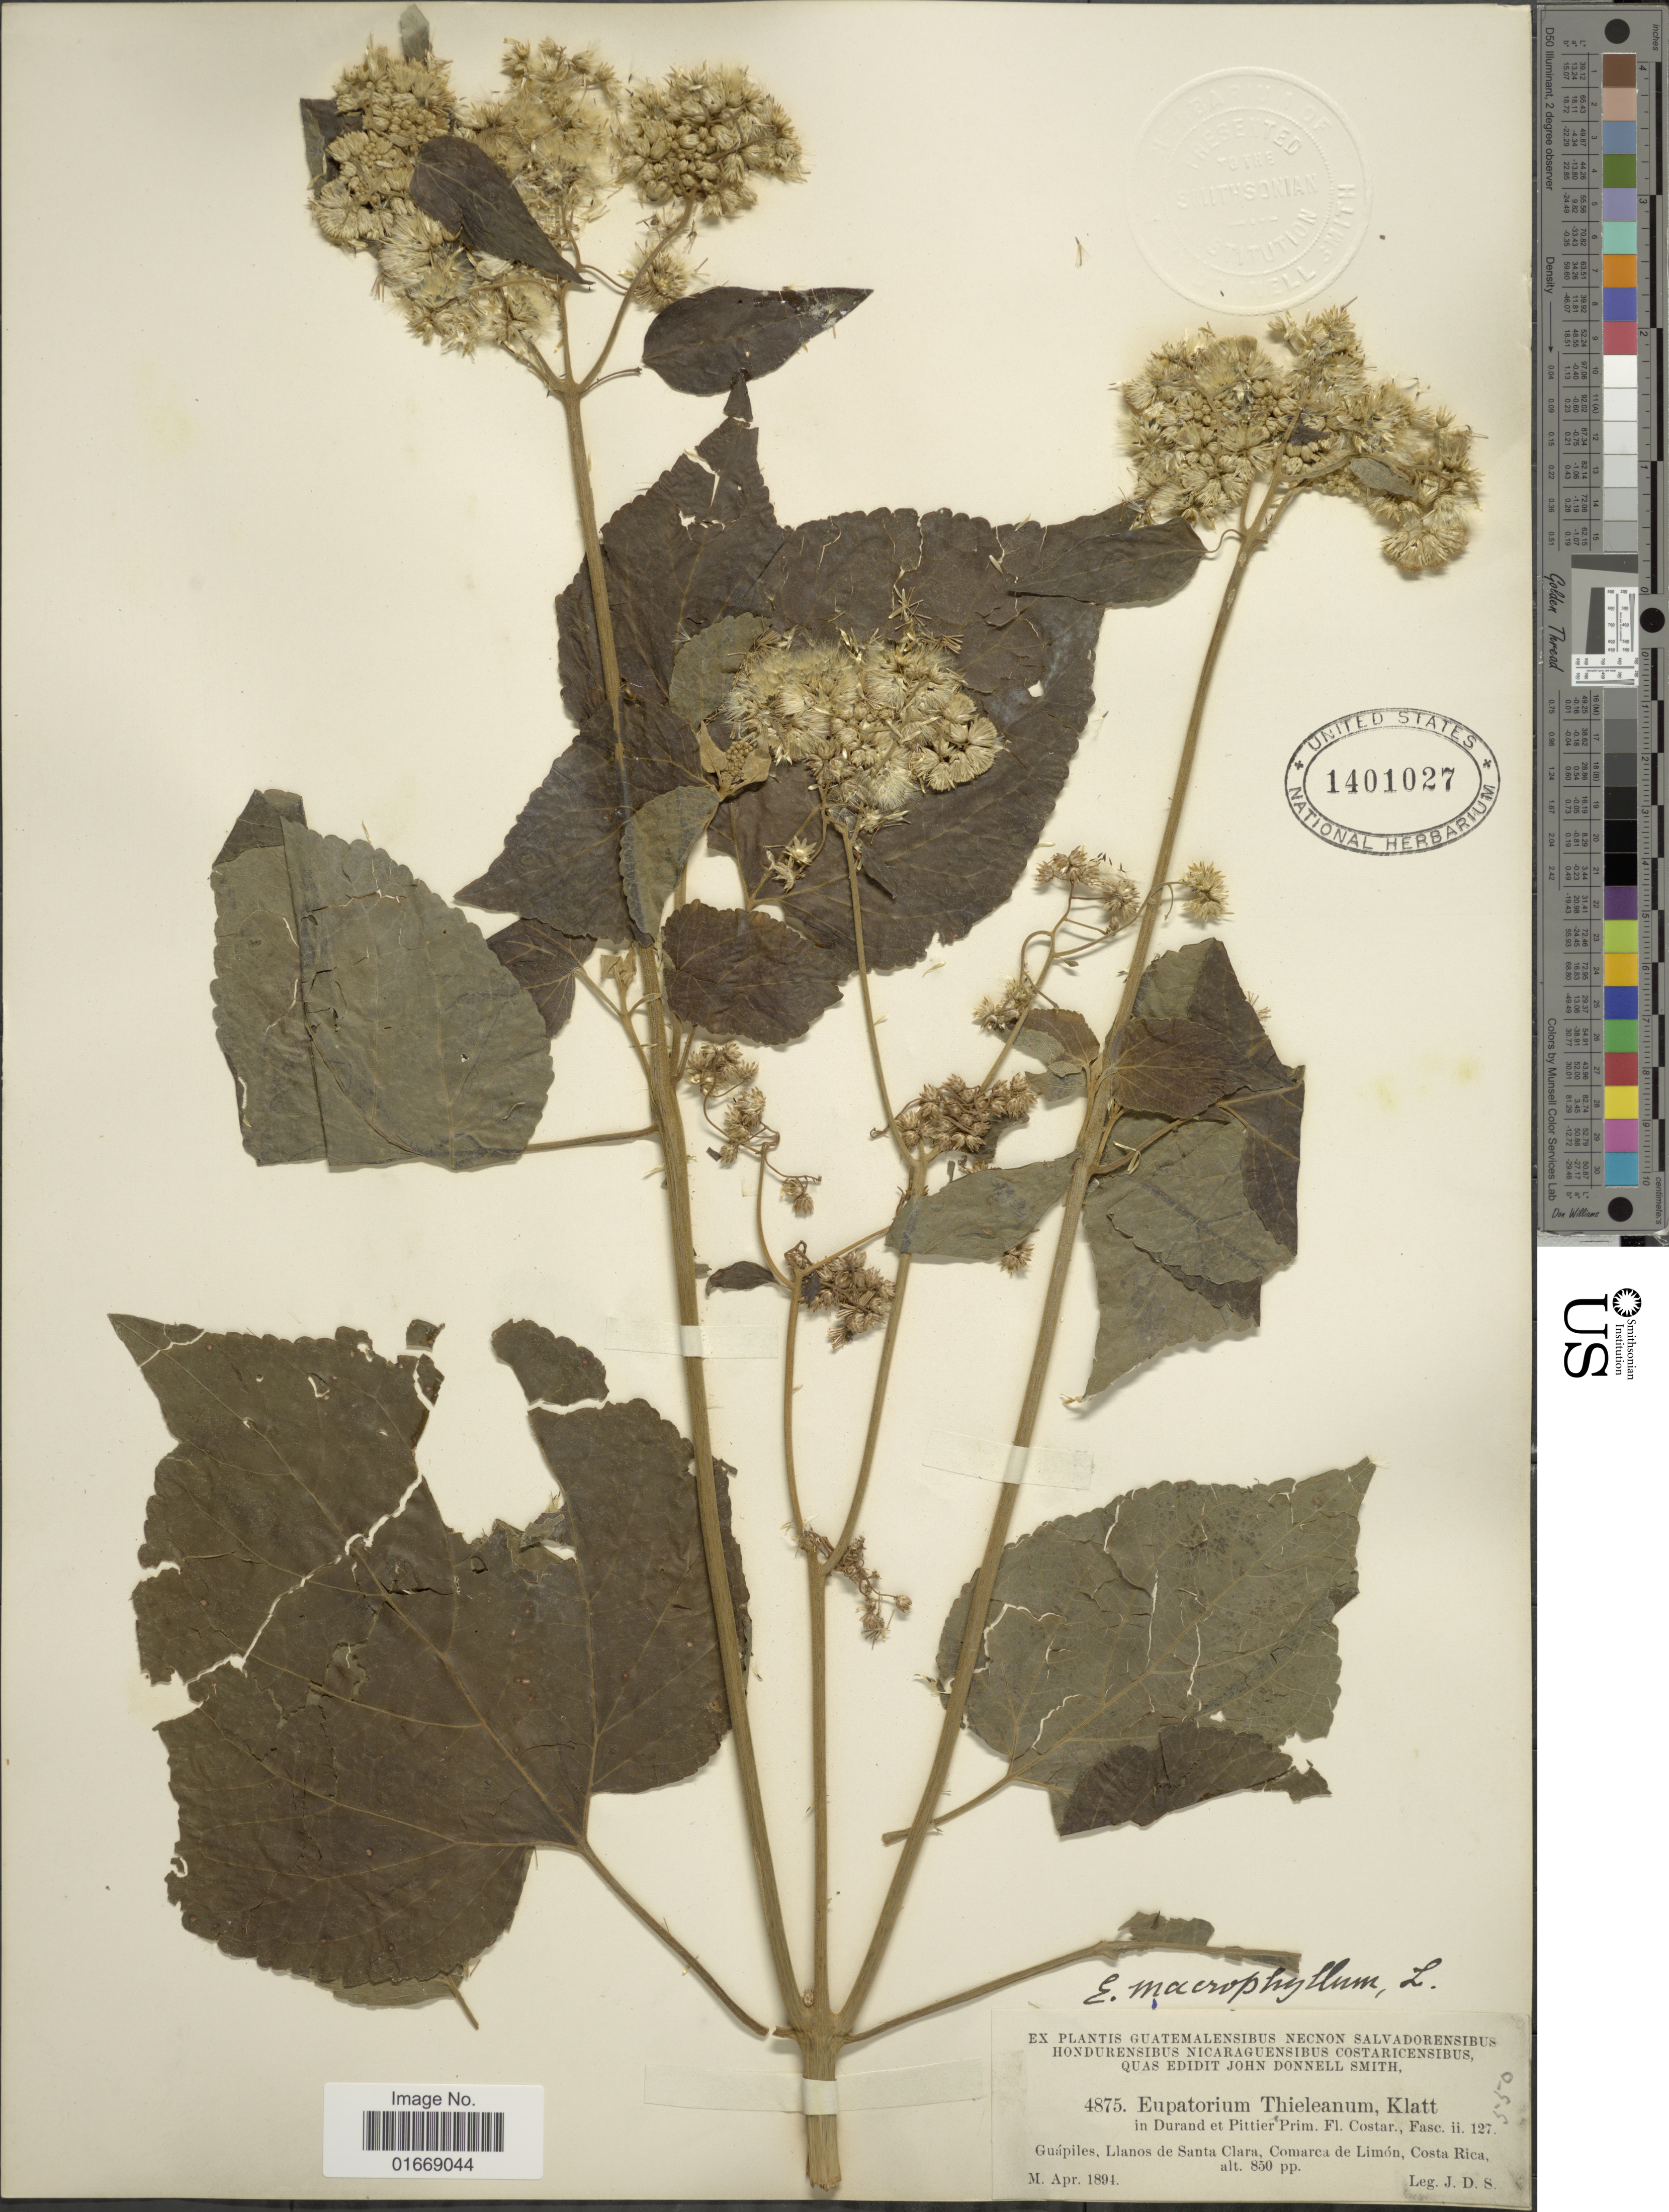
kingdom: Plantae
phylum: Tracheophyta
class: Magnoliopsida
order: Asterales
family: Asteraceae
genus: Hebeclinium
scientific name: Hebeclinium macrophyllum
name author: (L.) DC.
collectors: J. Donnell Smith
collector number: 4875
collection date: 1894-04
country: Costa Rica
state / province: Limón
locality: Guapiles, Llanos de Santa Clara, Comarca de Limon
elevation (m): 259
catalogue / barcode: US 1401027